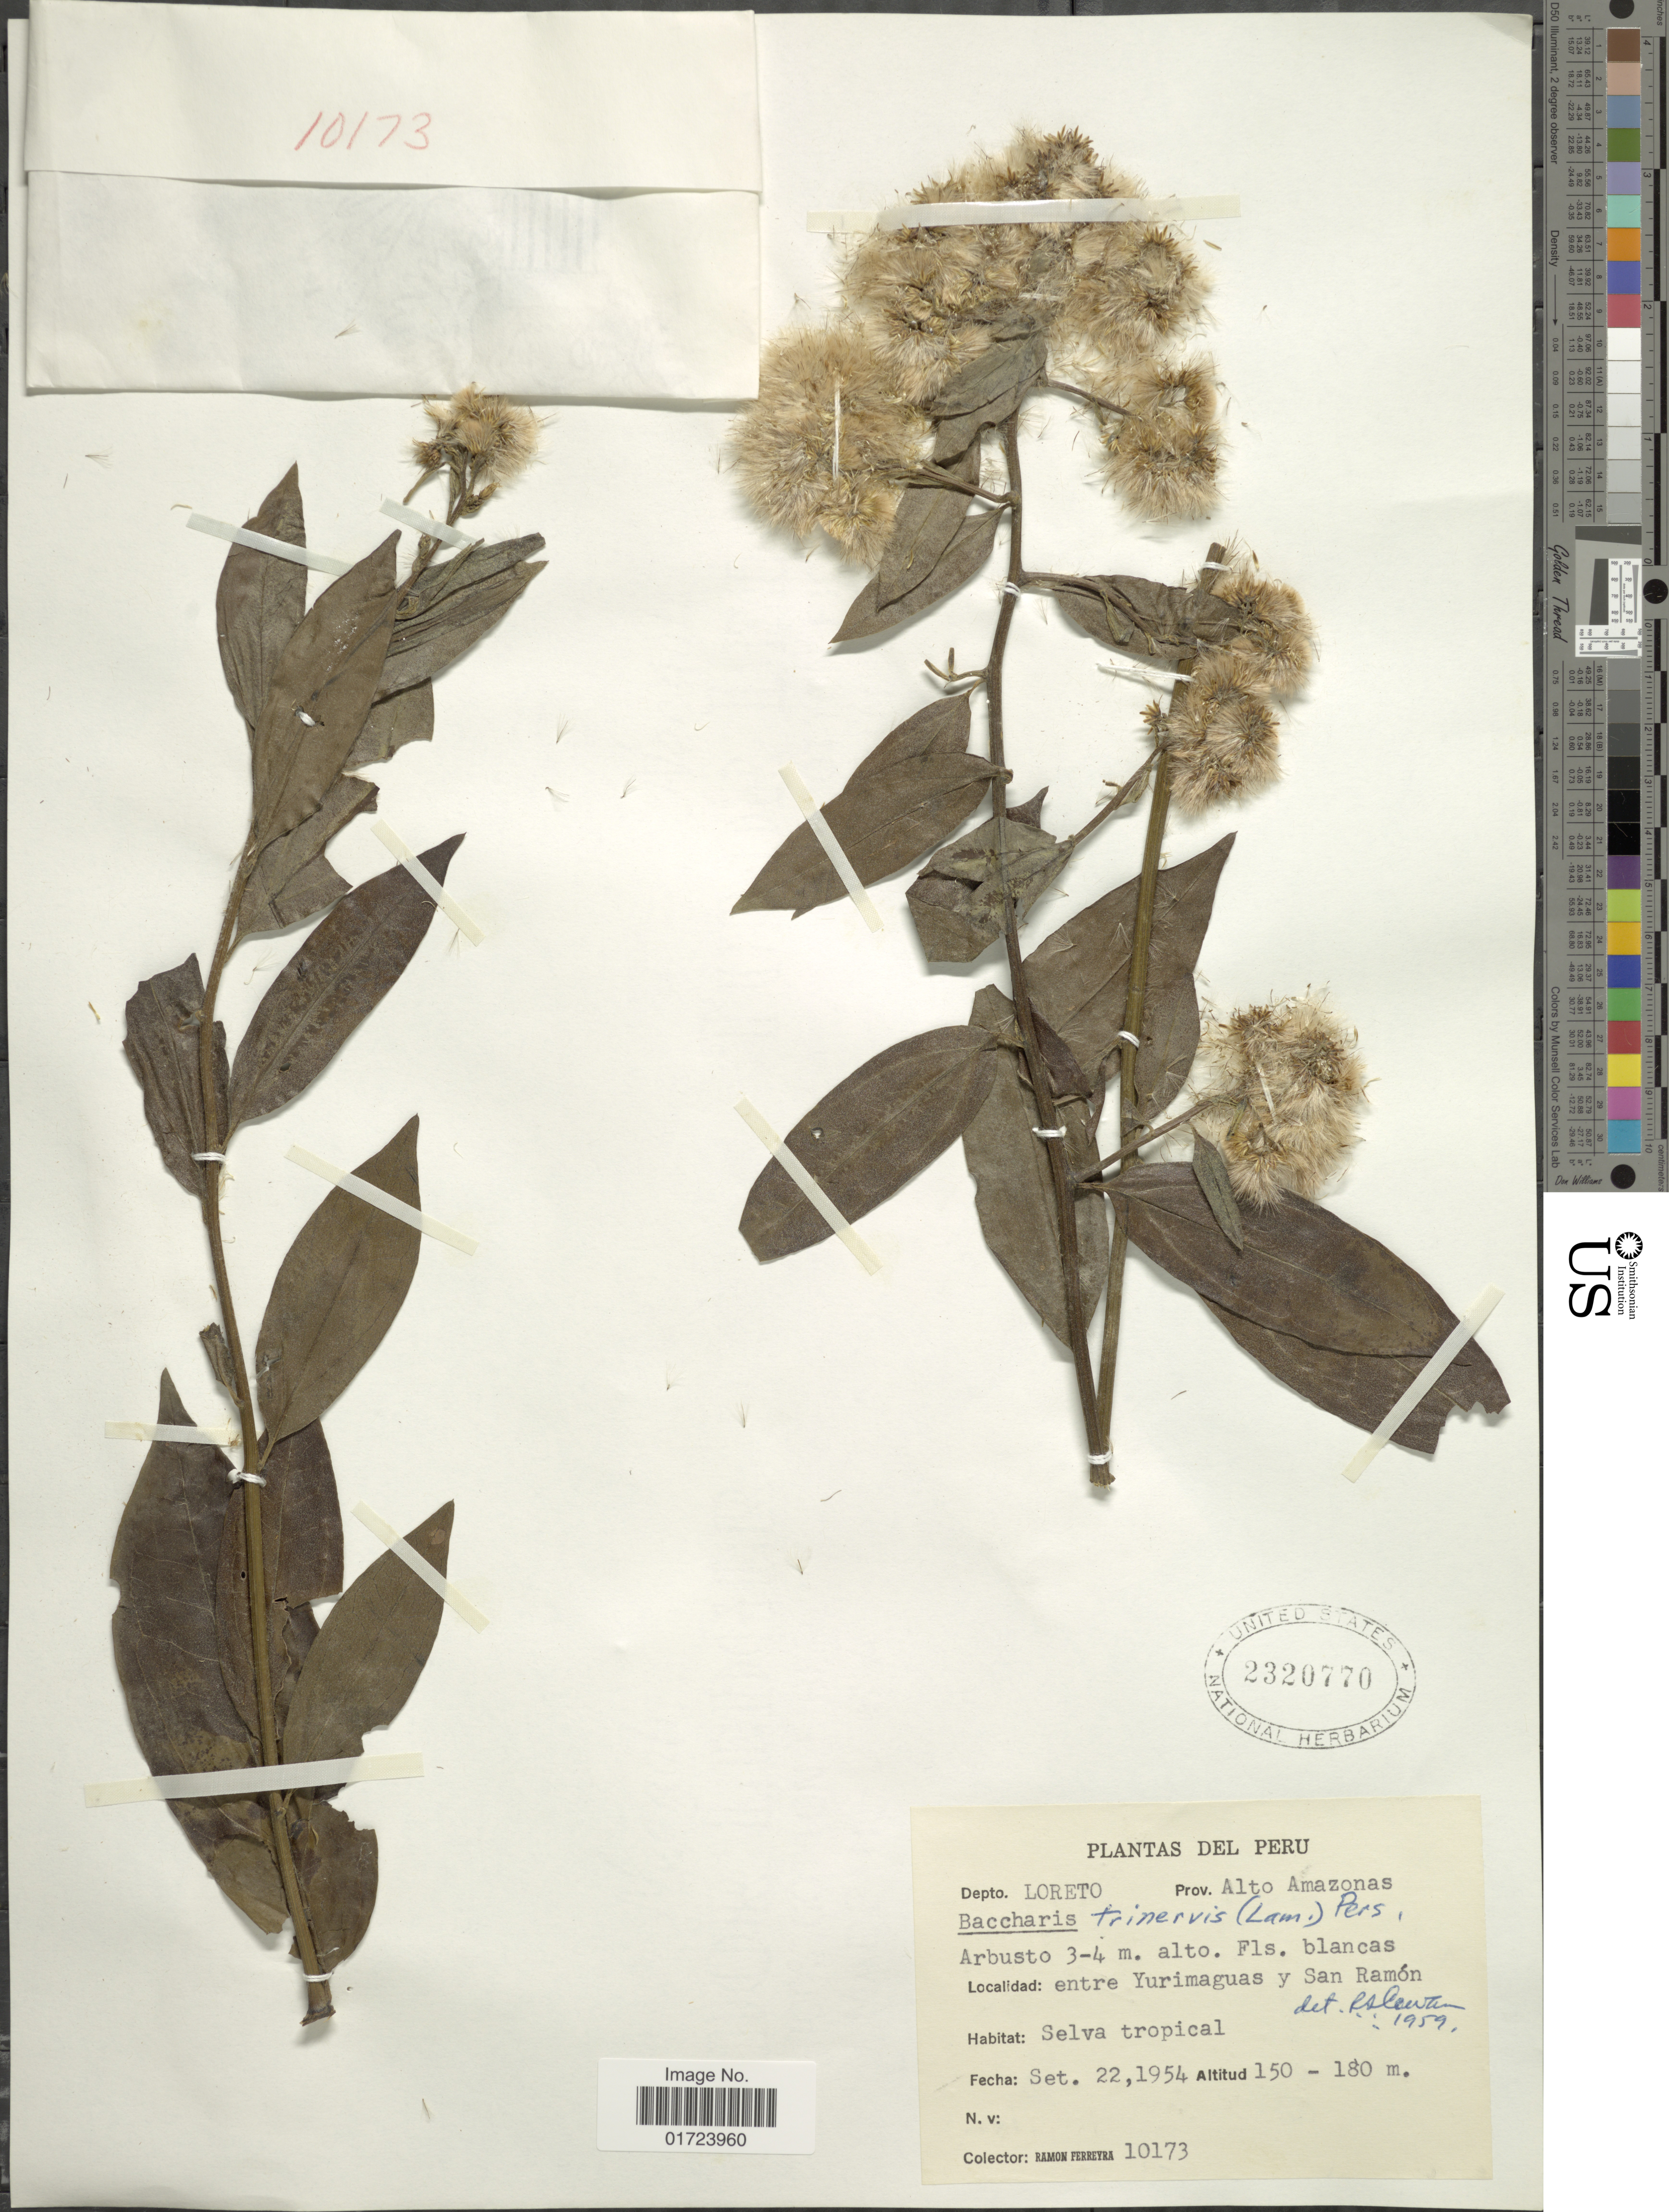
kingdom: Plantae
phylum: Tracheophyta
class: Magnoliopsida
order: Asterales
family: Asteraceae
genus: Baccharis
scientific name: Baccharis trinervis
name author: (Lam.) Pers.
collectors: R. A. Ferreyra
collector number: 10173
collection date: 1954-09-22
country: Peru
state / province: Loreto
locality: Depto. Loreto, Prov. Alto Amazonas. Entre Yurimaguas y San Ramon.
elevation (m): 150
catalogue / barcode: US 2320770